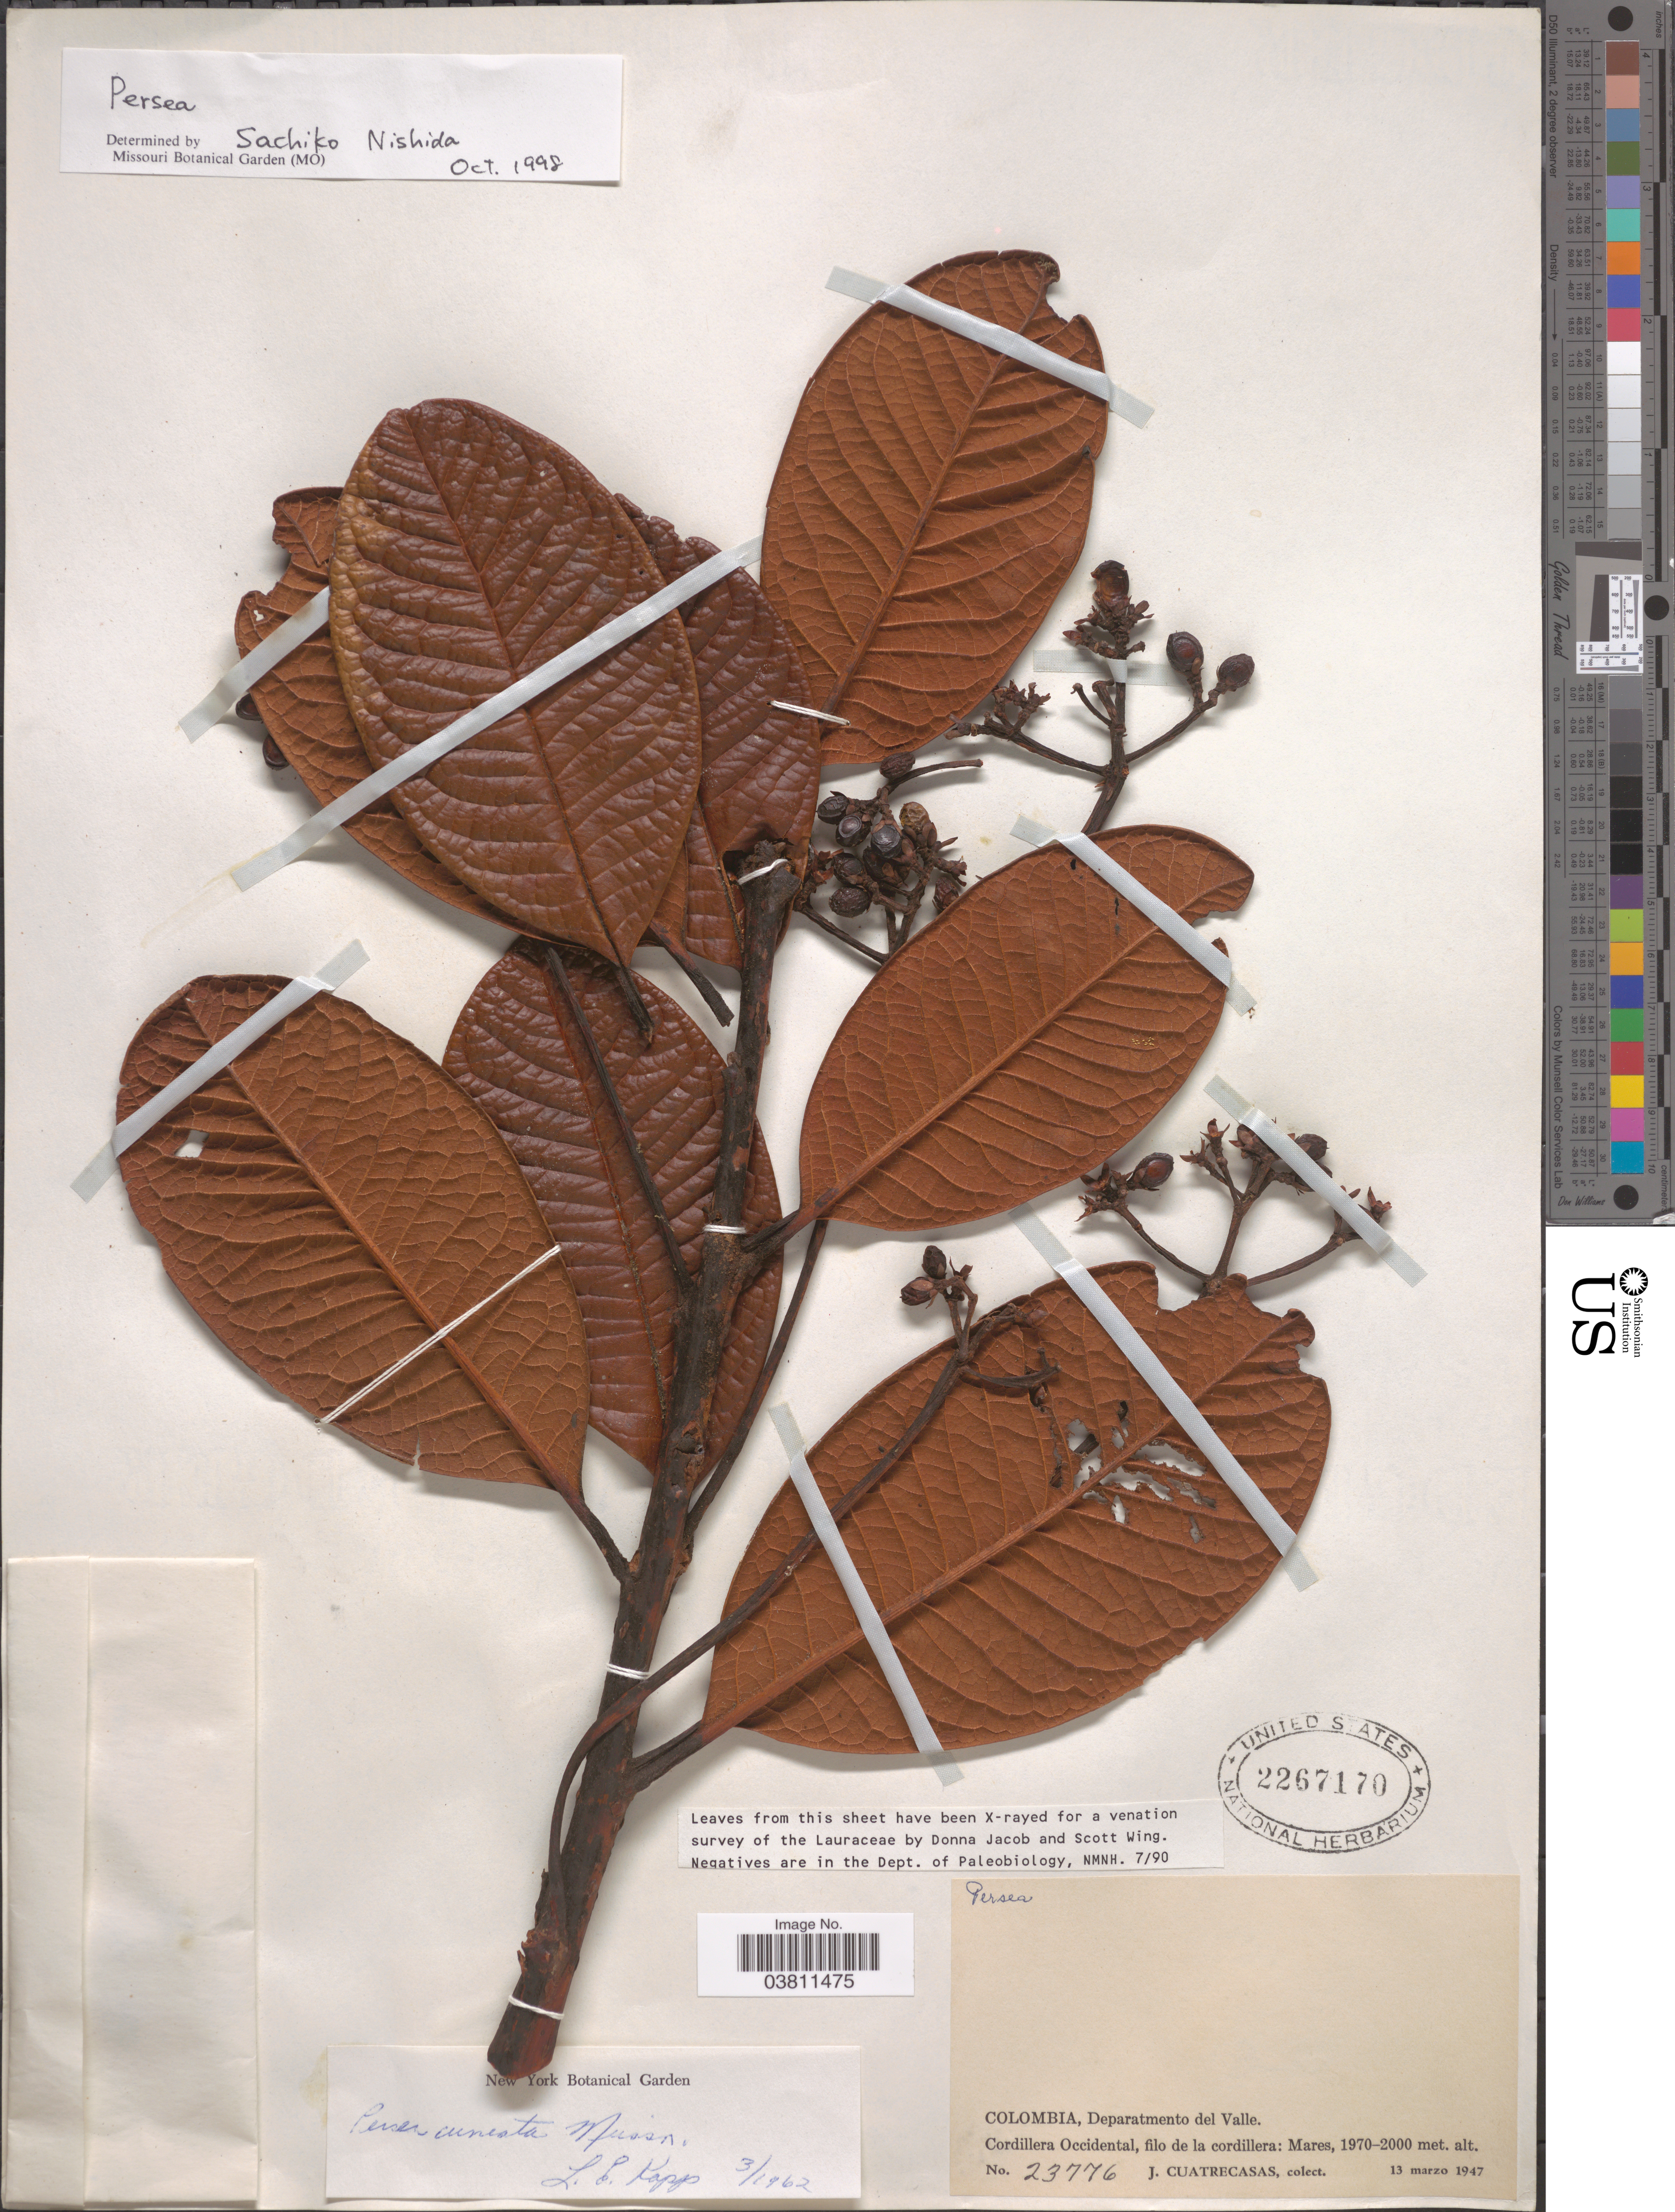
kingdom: Plantae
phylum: Tracheophyta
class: Magnoliopsida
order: Laurales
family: Lauraceae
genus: Persea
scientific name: Persea sp.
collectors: J. Cuatrecasas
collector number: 23776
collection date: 1947-03-13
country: Colombia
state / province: Valle del Cauca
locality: Deparatmento del Valle. Cordillera Occidental, filo de la cordillera: Mares.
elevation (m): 1970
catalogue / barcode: US 2267170